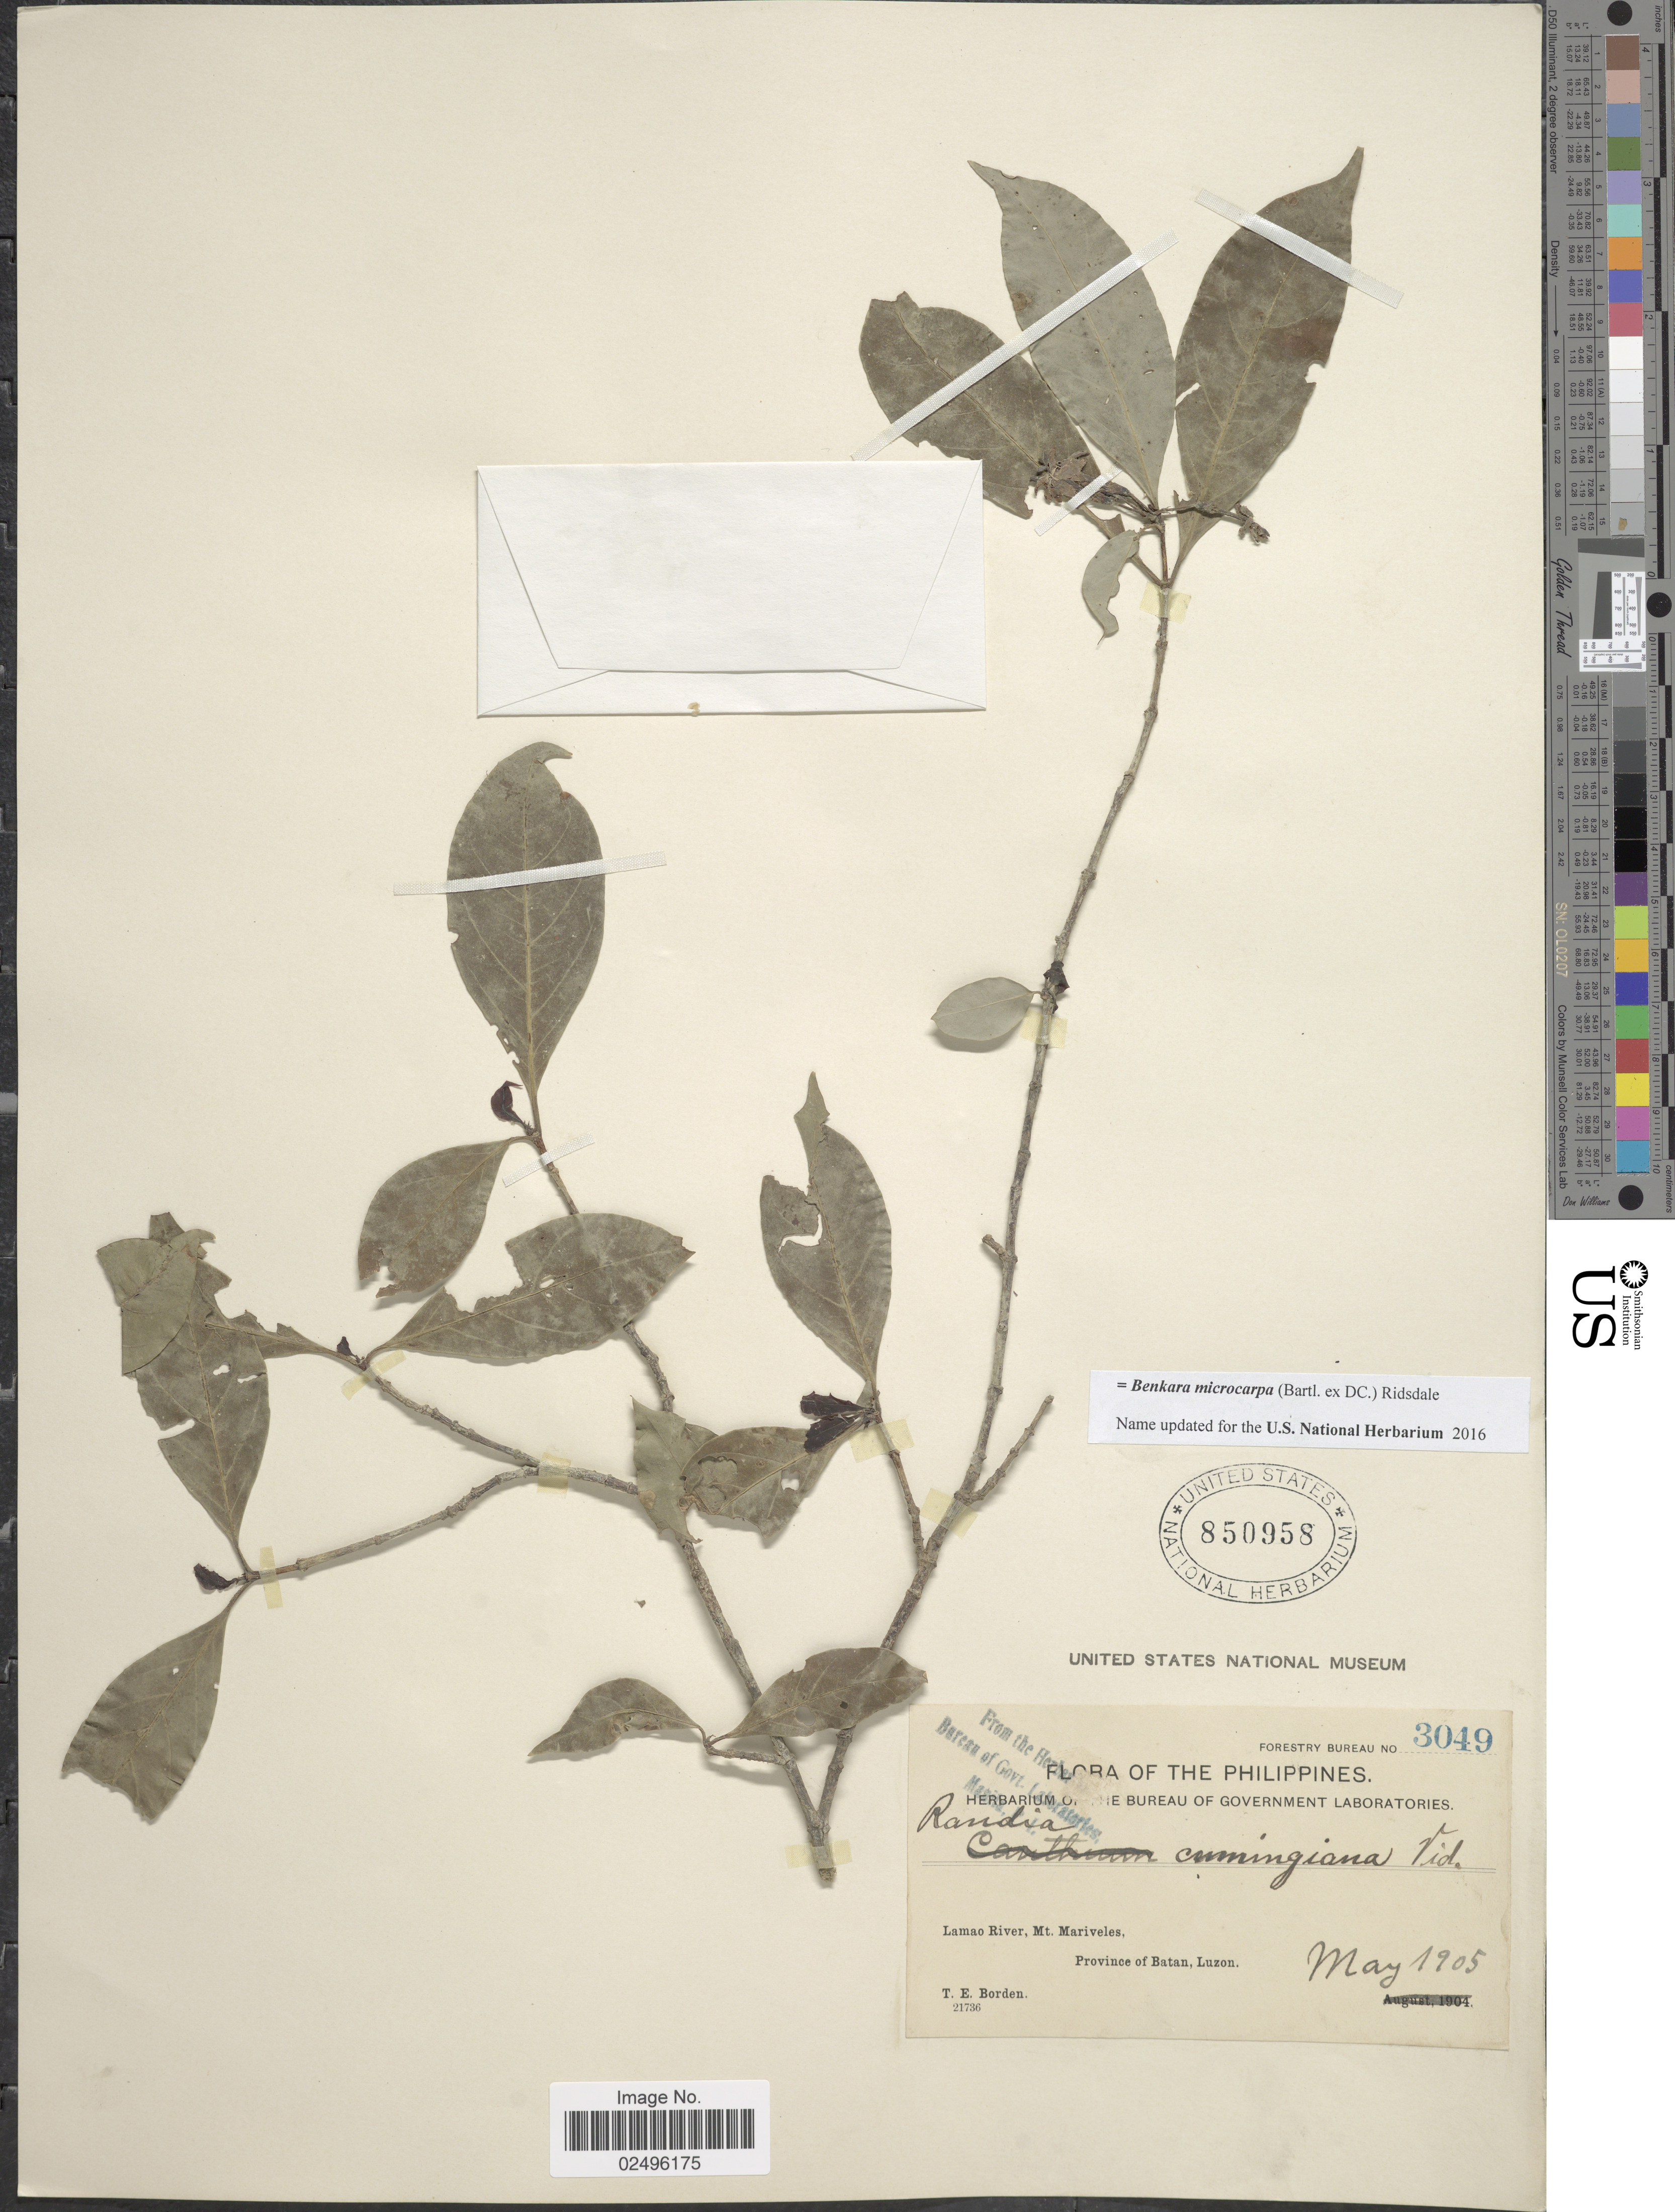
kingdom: Plantae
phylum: Tracheophyta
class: Magnoliopsida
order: Gentianales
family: Rubiaceae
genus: Fagerlindia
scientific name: Fagerlindia microcarpa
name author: (Bartl. ex DC.) Ridsdale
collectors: T. E. Borden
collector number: Forestry Bureau 3049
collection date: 1905-05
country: Philippines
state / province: Cagayan Valley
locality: Lamao River, Mt. Mariveles, Province of Batan, Luzon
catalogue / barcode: US 850958